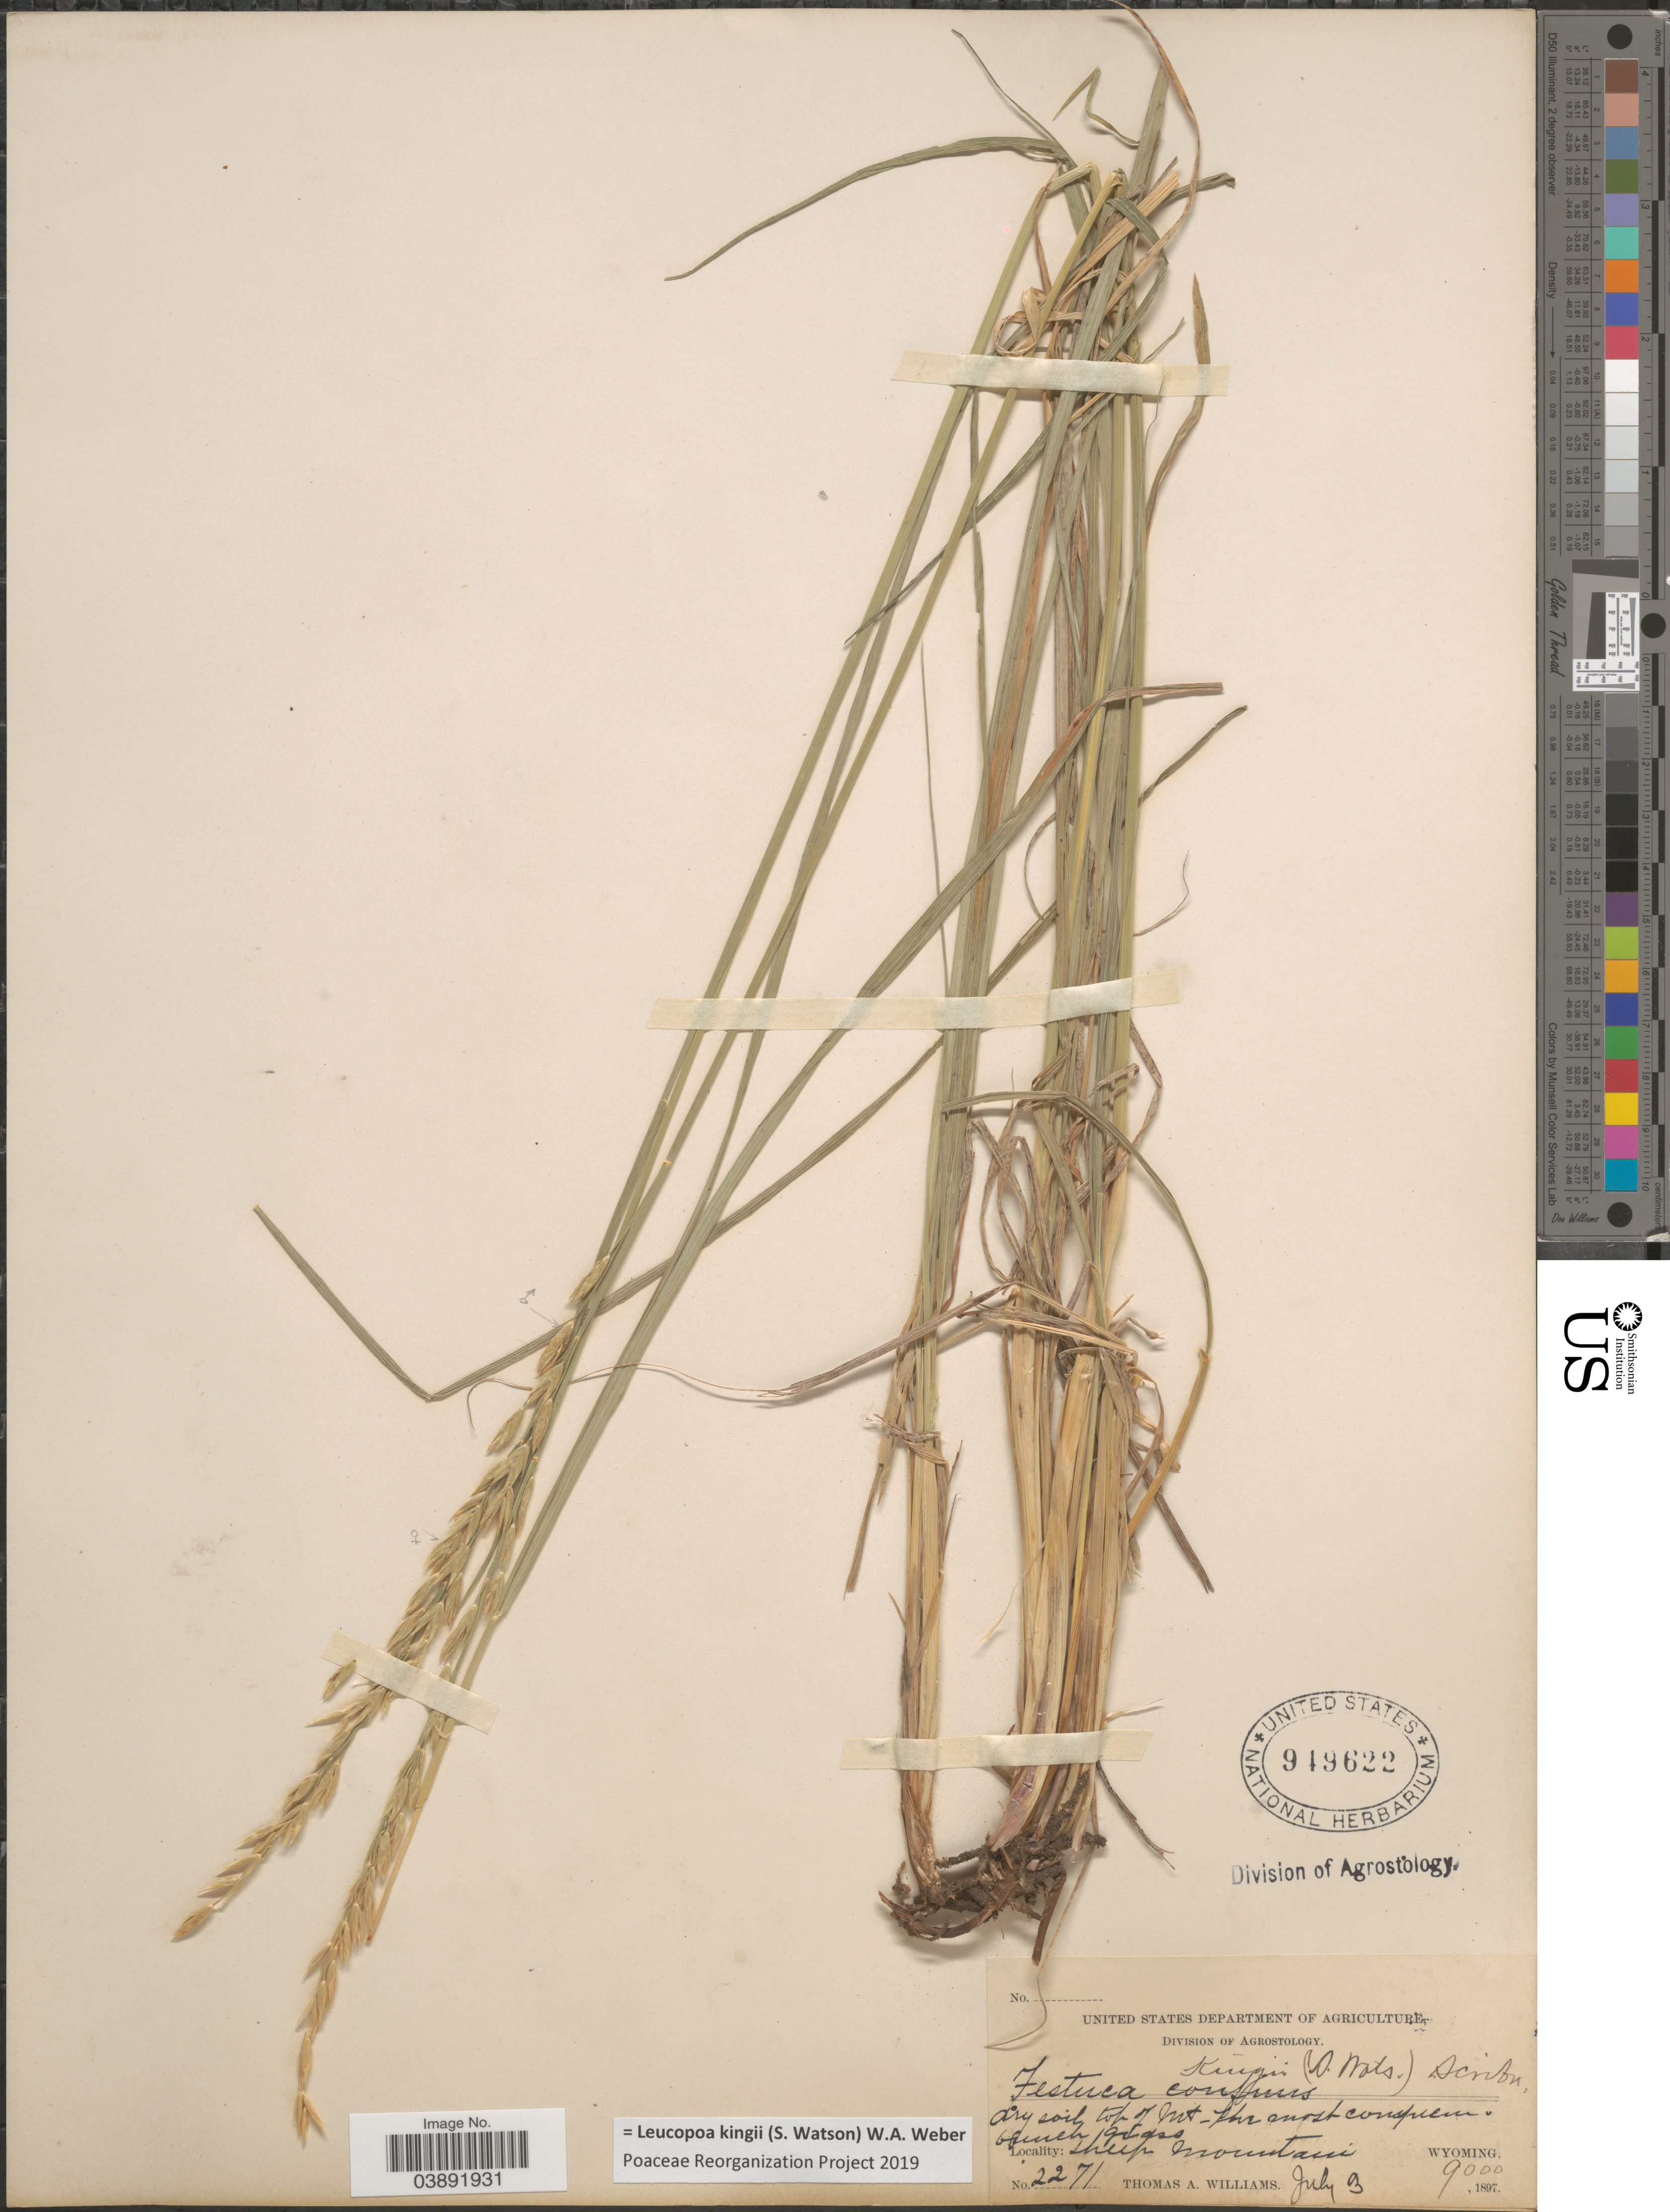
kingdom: Plantae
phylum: Tracheophyta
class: Liliopsida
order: Poales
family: Poaceae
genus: Hesperochloa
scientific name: Hesperochloa kingii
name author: (S. Watson) Rydb.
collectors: T. A. Williams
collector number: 2271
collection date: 1897-07-03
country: United States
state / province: Wyoming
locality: Sheep Mountain.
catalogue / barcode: US 949622